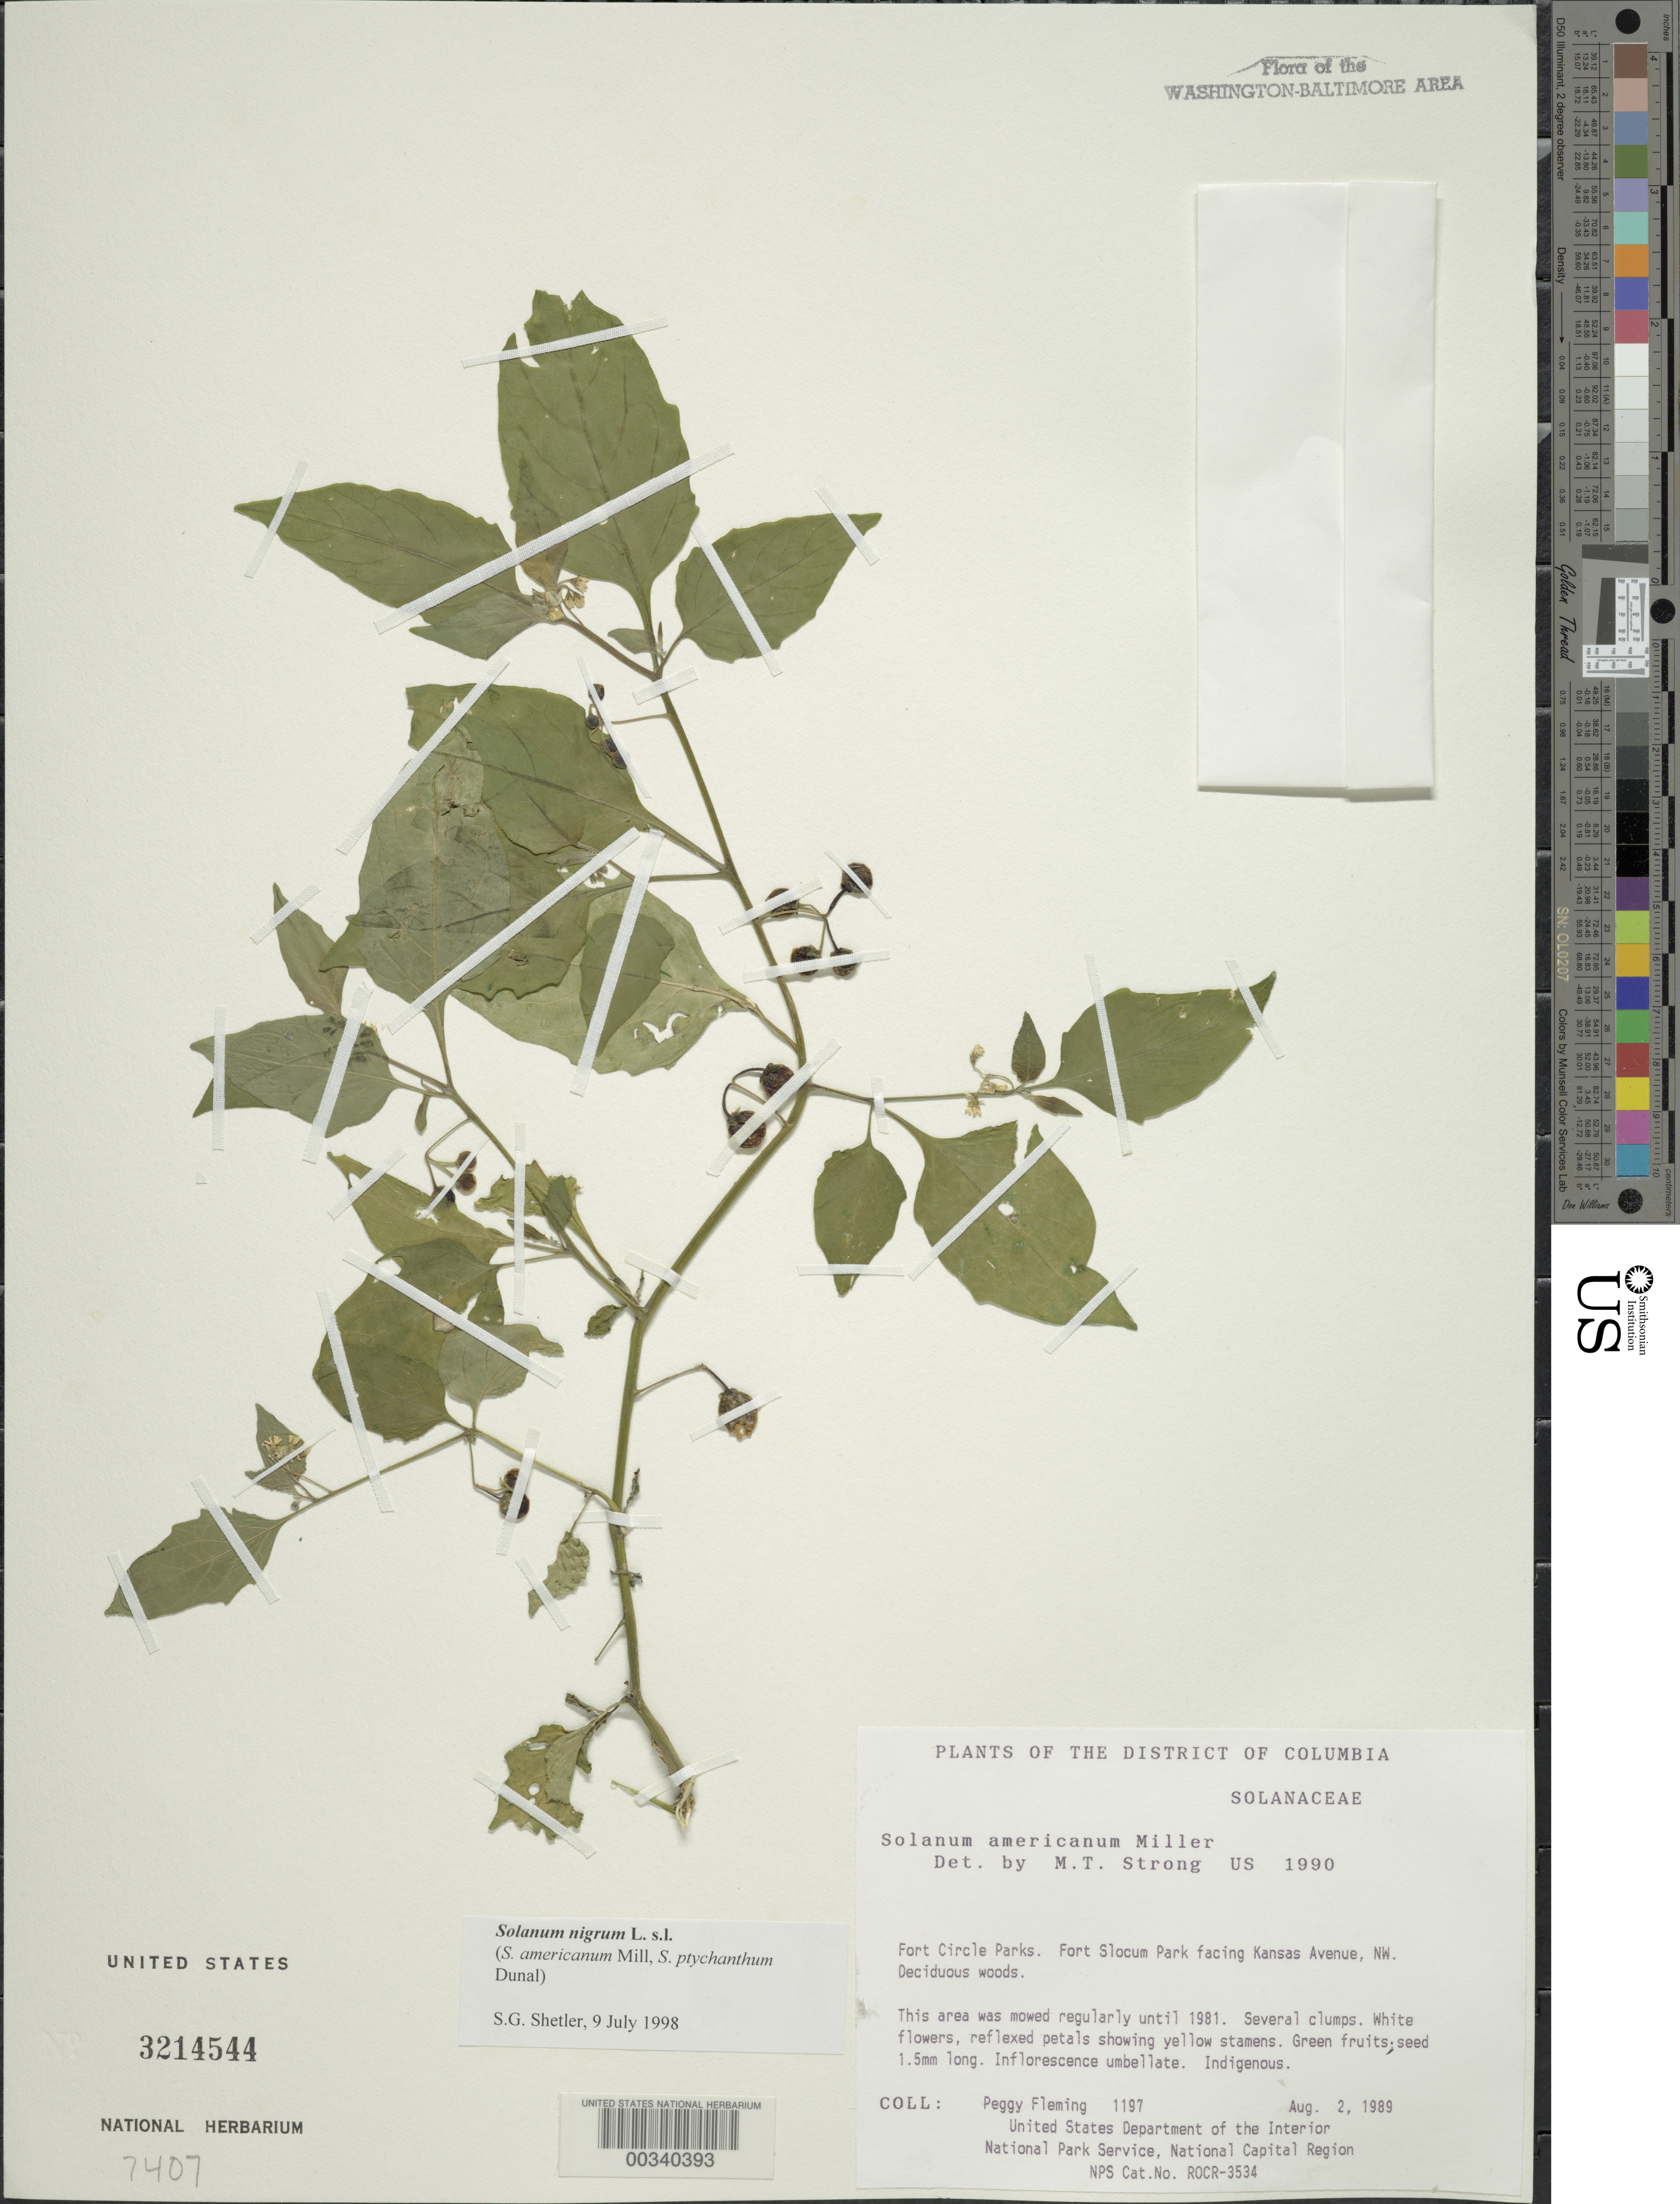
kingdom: Plantae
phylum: Tracheophyta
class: Magnoliopsida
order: Solanales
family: Solanaceae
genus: Solanum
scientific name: Solanum emulans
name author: Raf.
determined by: Knapp, S. D.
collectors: P. Fleming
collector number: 1197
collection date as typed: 02 Aug 1989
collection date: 1989-08-02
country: United States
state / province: District of Columbia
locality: Fort Circle Parks. Fort Slocum Park facing Kansas Ave. NW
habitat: Deciduous woods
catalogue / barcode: US 3214544